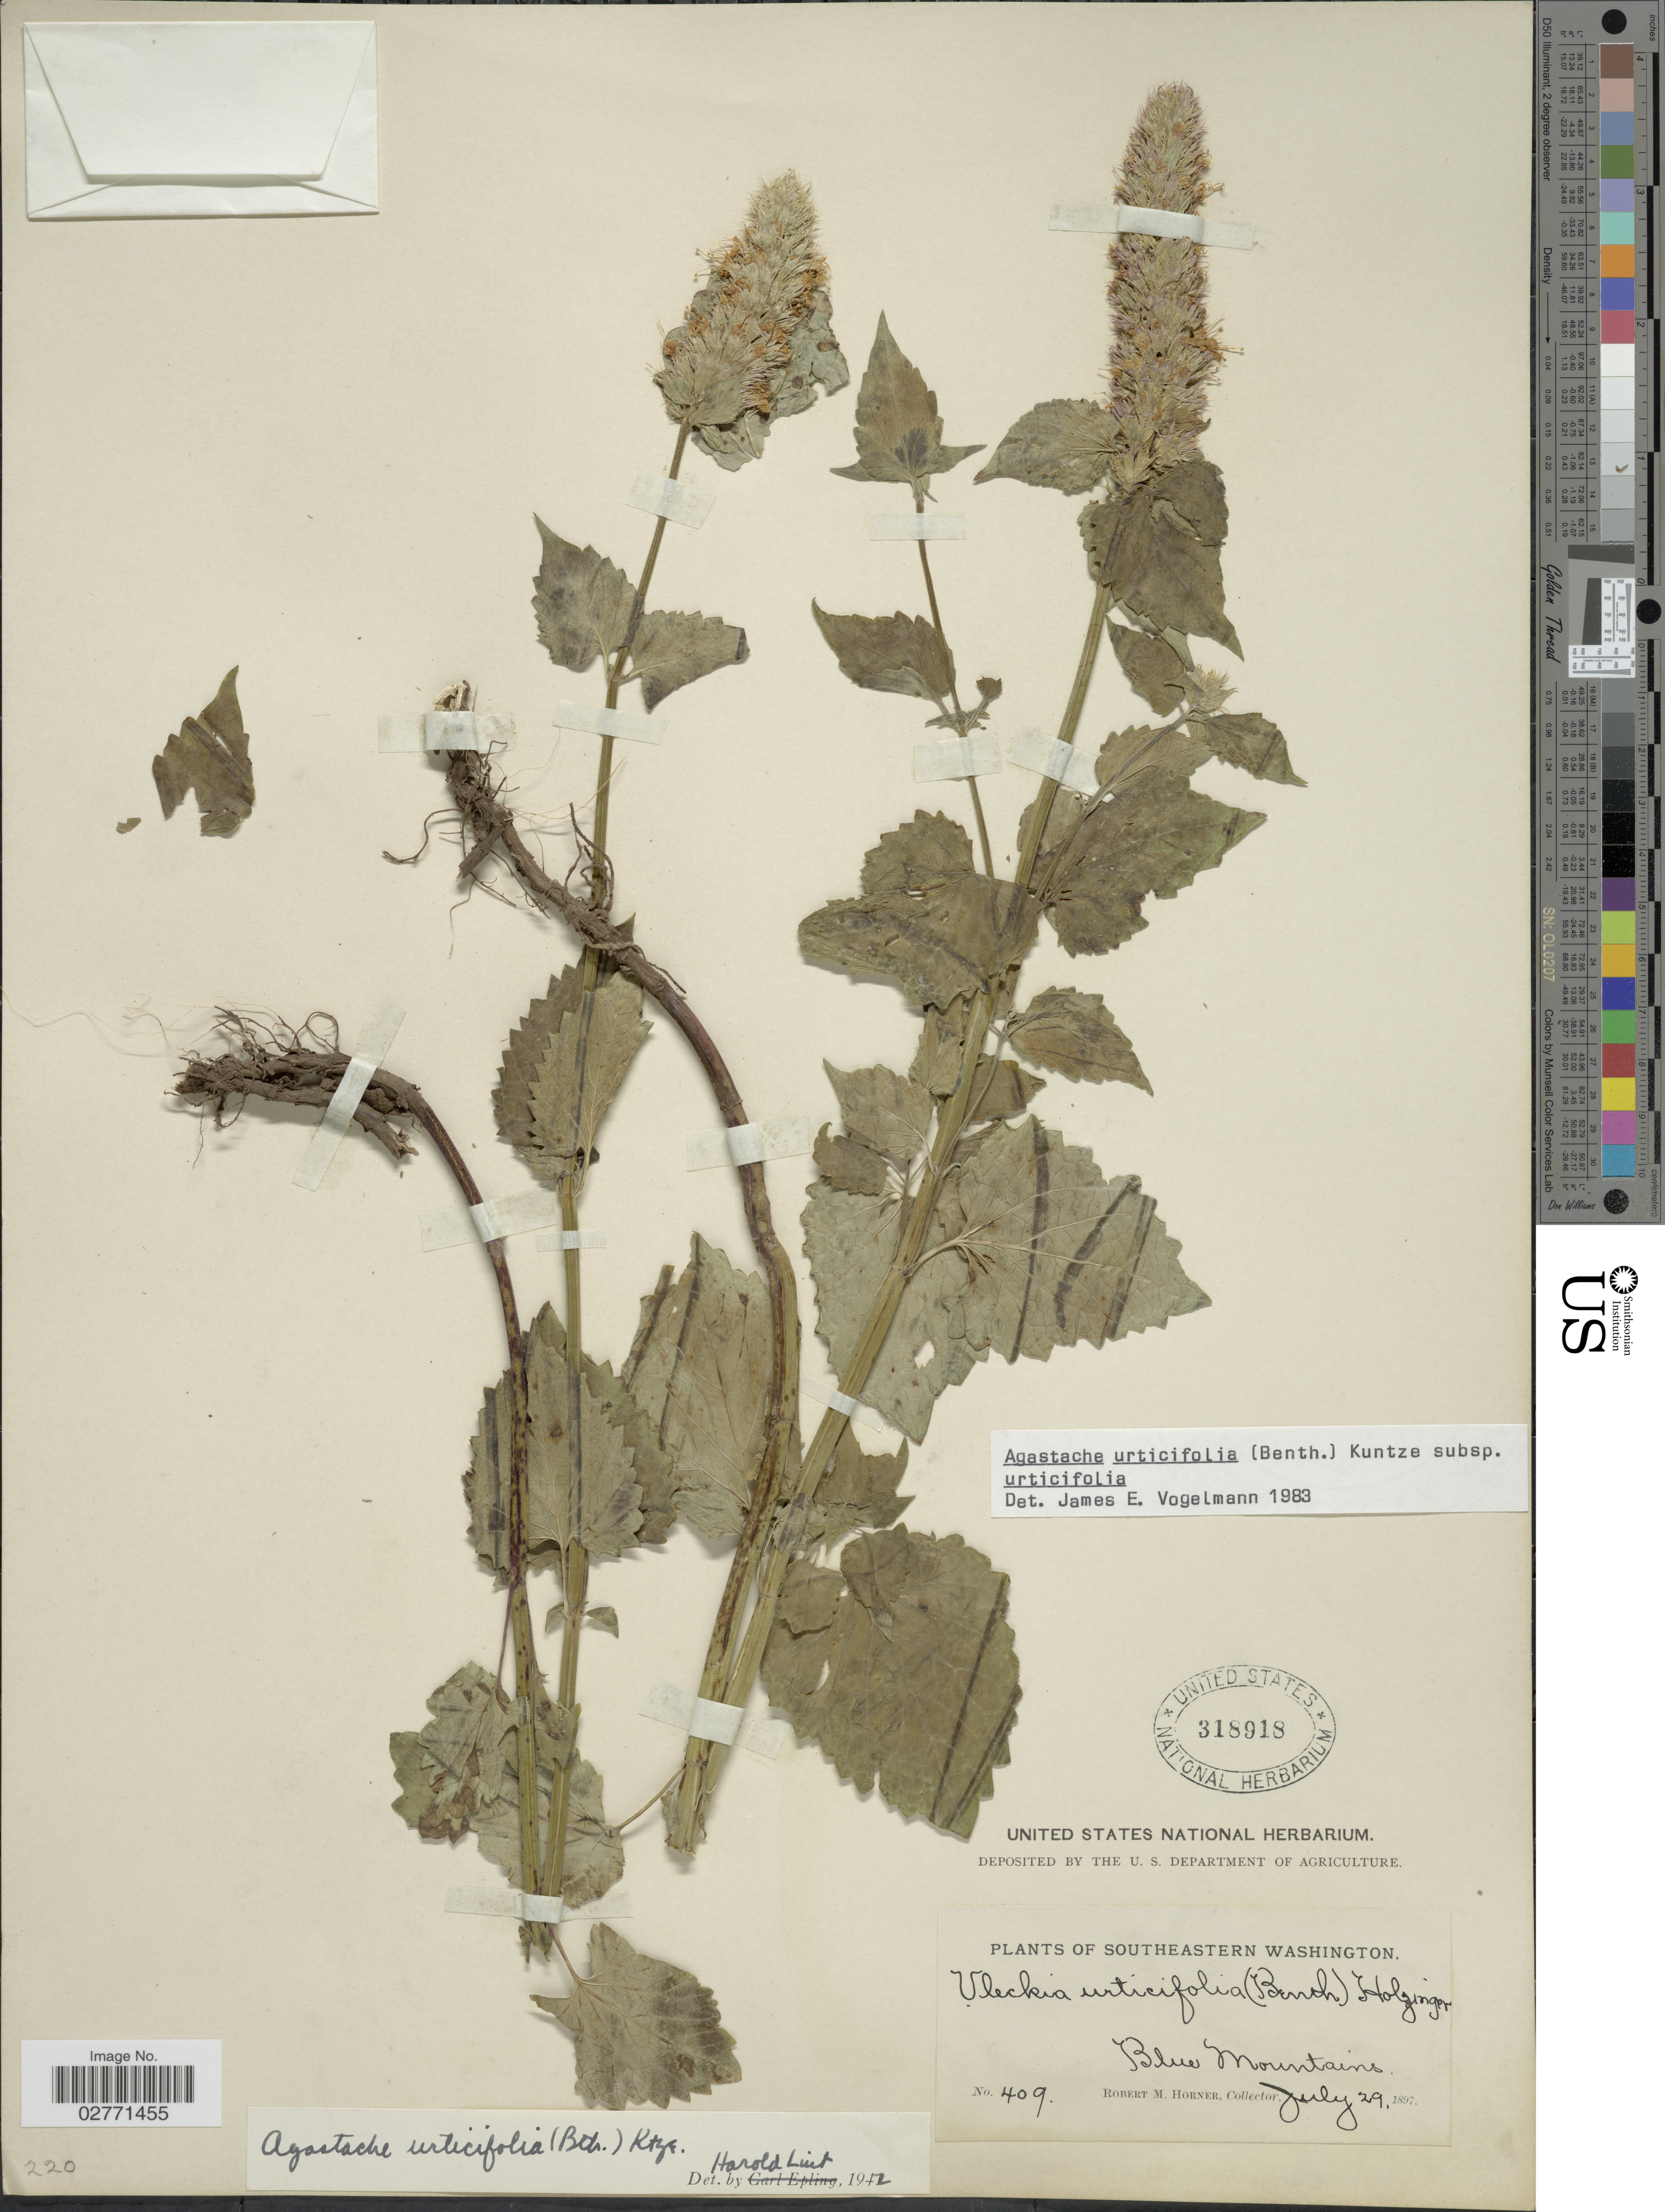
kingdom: Plantae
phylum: Tracheophyta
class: Magnoliopsida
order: Lamiales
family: Lamiaceae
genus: Agastache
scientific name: Agastache urticifolia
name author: (Benth.) Kuntze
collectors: R. Horner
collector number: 409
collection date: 1897-07-29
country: United States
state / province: Washington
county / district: Clallam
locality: Southeastern Washington. Blue Mountains.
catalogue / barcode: US 318918